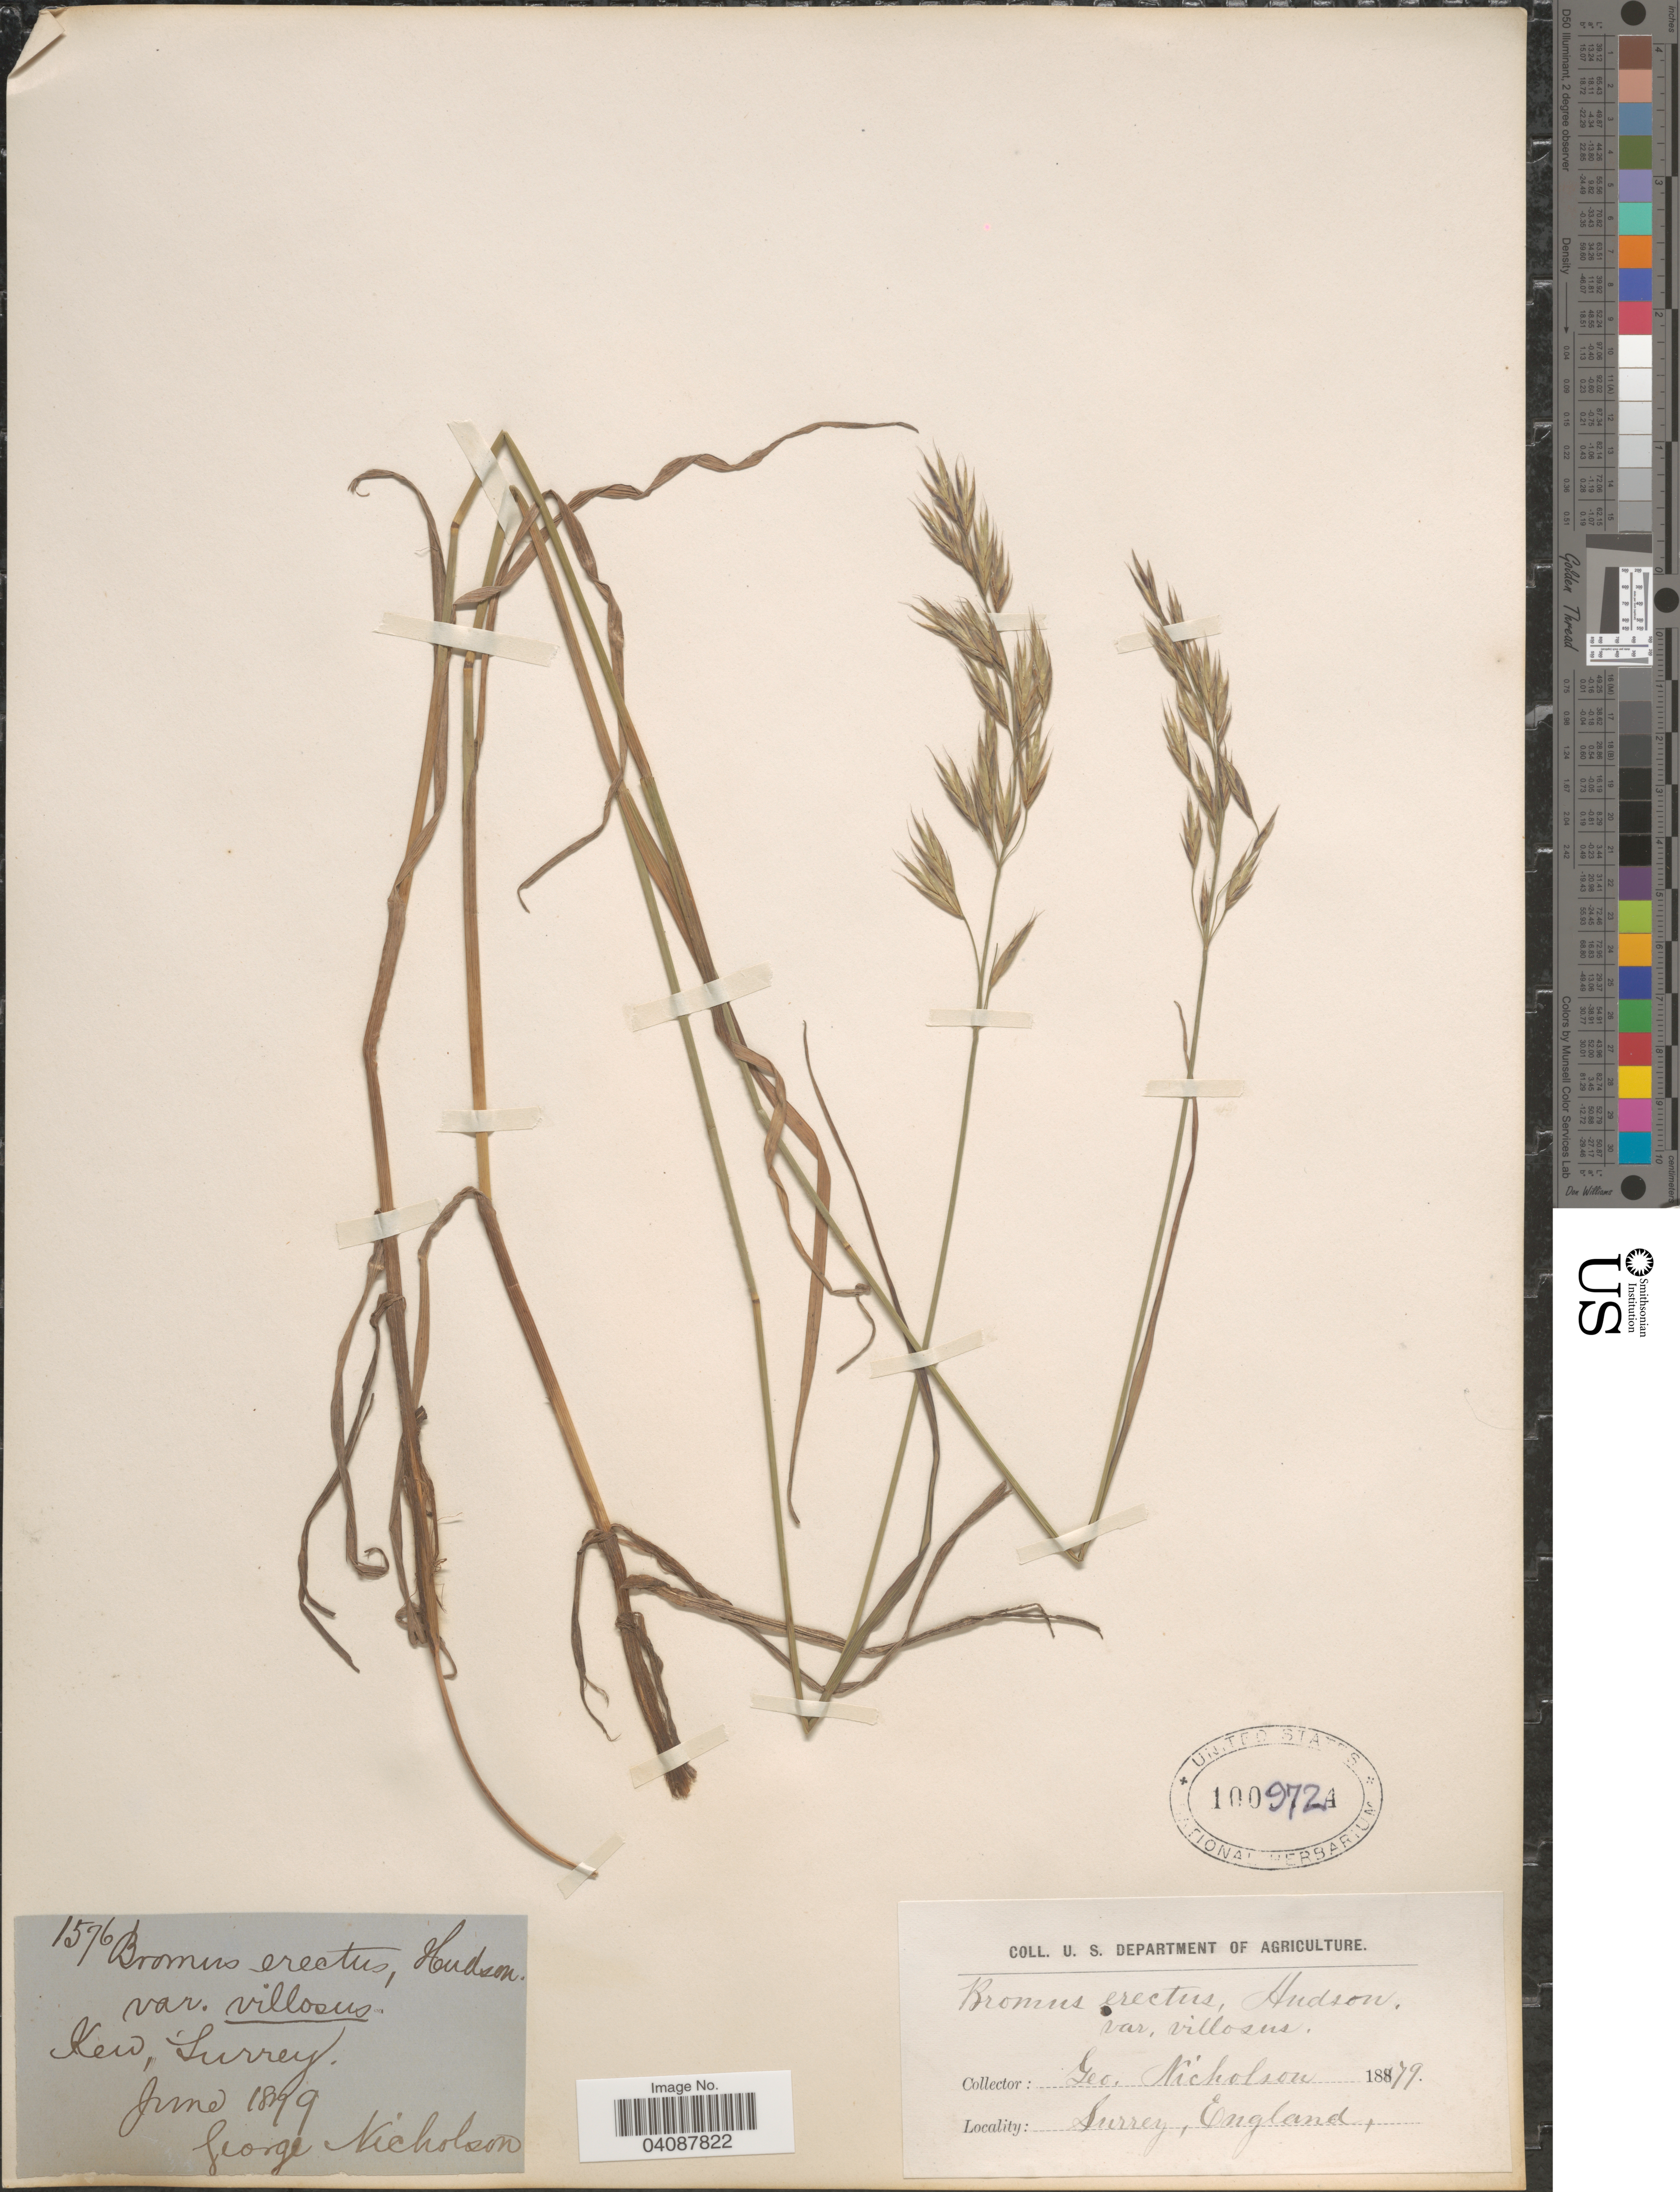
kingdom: Plantae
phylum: Tracheophyta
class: Liliopsida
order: Poales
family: Poaceae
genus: Bromus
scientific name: Bromus erectus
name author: Huds.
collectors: G. Nicholson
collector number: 1576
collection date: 1879-06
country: United Kingdom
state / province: England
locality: Kew, Surrey.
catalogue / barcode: US 1009724